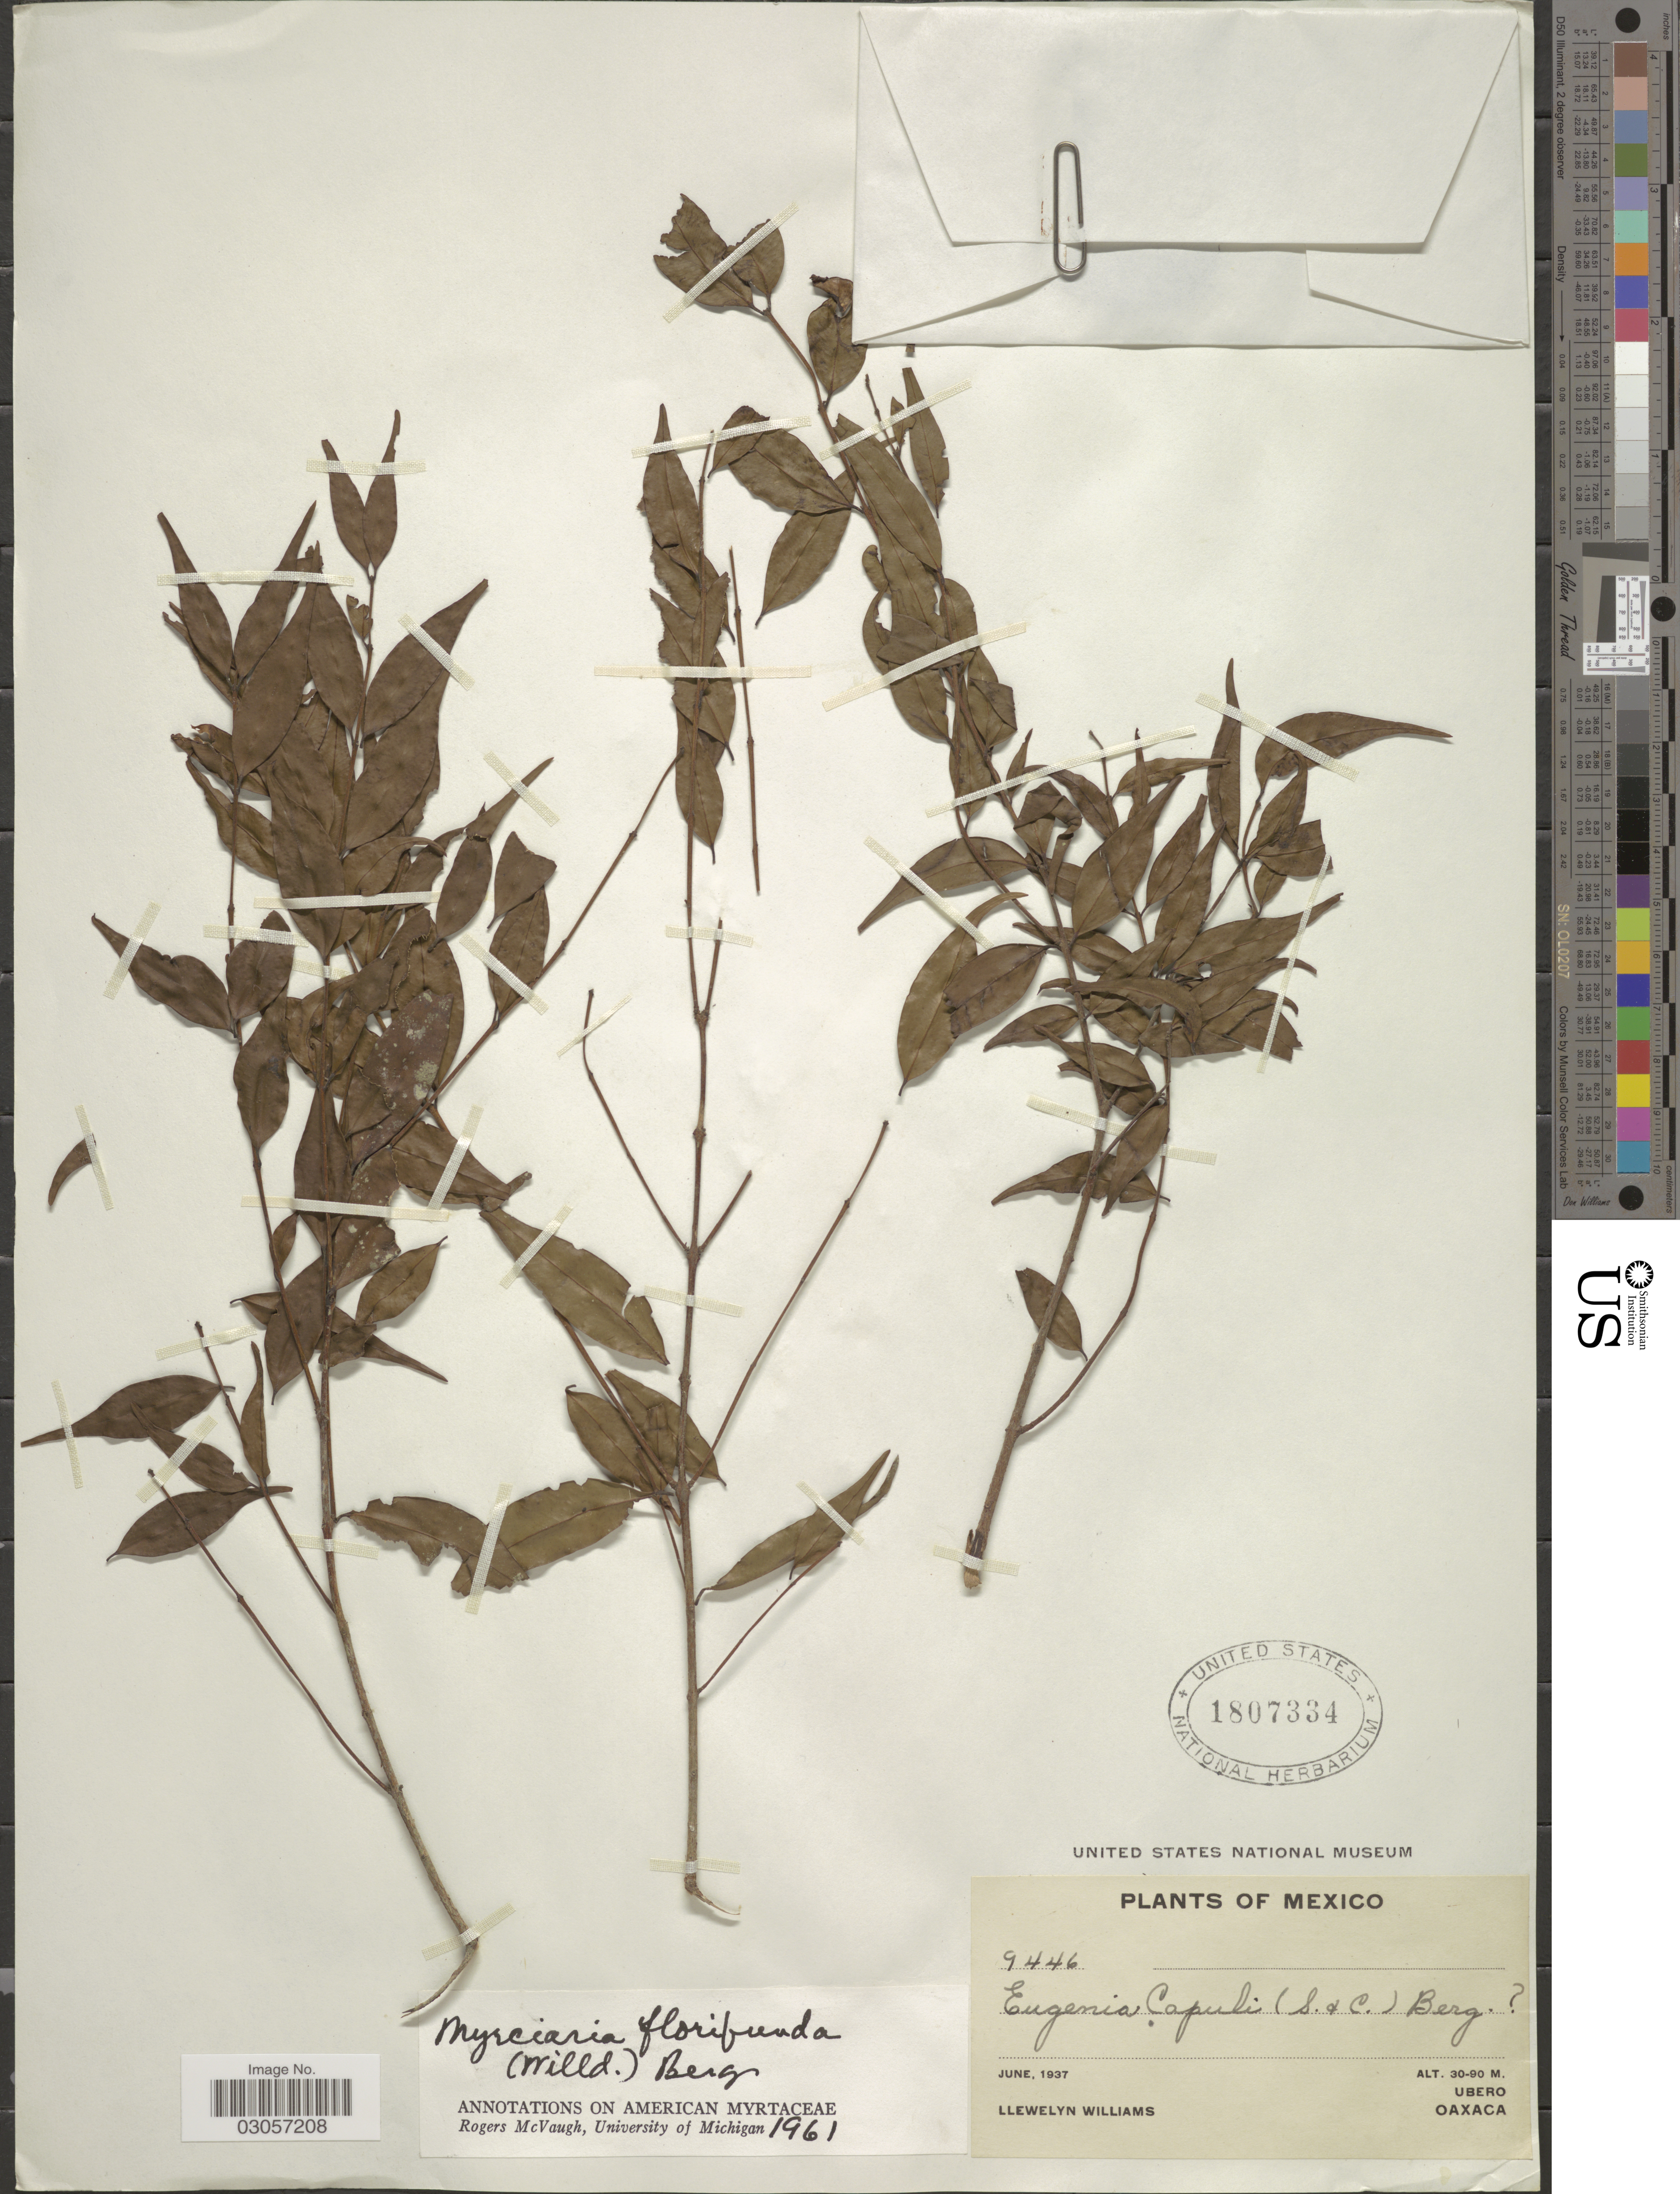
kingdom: Plantae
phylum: Tracheophyta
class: Magnoliopsida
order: Myrtales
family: Myrtaceae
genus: Myrciaria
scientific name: Myrciaria floribunda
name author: (H. West ex Willd.) O. Berg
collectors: Ll. Williams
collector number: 9446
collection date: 1937-06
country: Mexico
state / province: Oaxaca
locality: Ubero, Oaxaca.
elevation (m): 30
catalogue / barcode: US 1807334